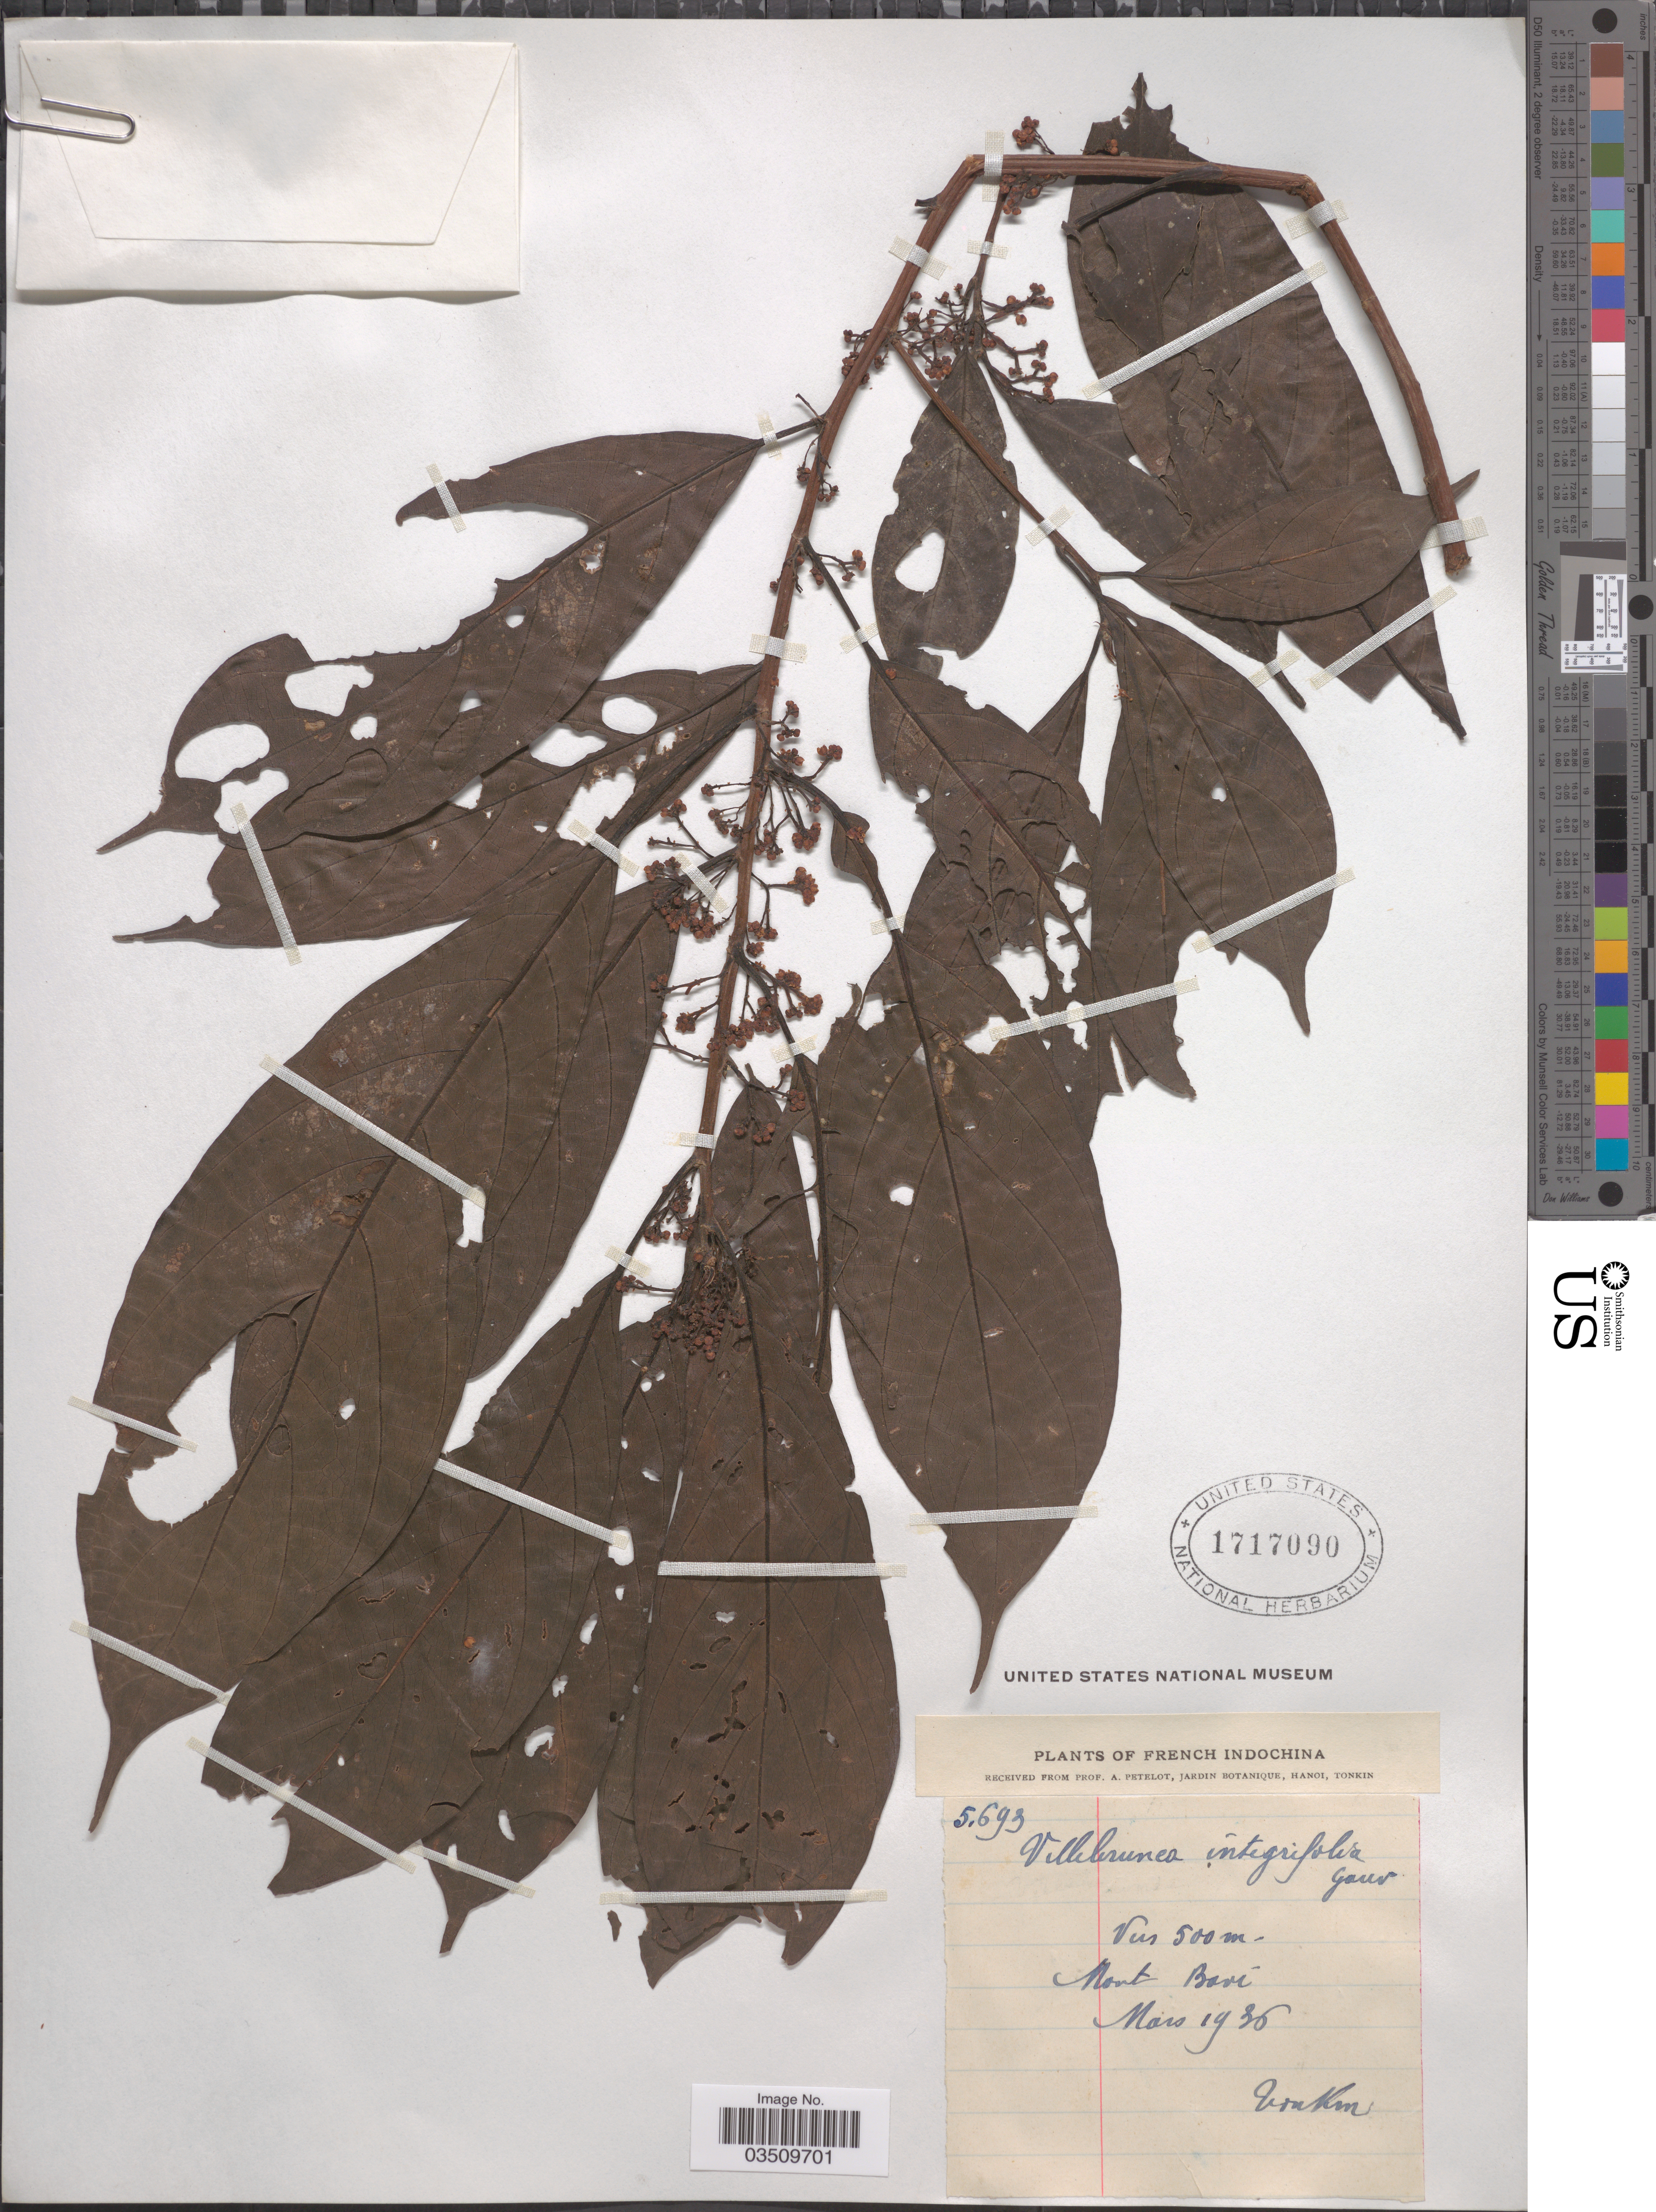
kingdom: Plantae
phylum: Tracheophyta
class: Magnoliopsida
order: Rosales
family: Urticaceae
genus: Oreocnide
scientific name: Oreocnide integrifolia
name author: (Gaudich.) Miq.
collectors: P. A. Pételot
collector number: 5693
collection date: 1936-03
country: Vietnam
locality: French Indochina. Mont Bavï.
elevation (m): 500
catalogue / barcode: US 1717090